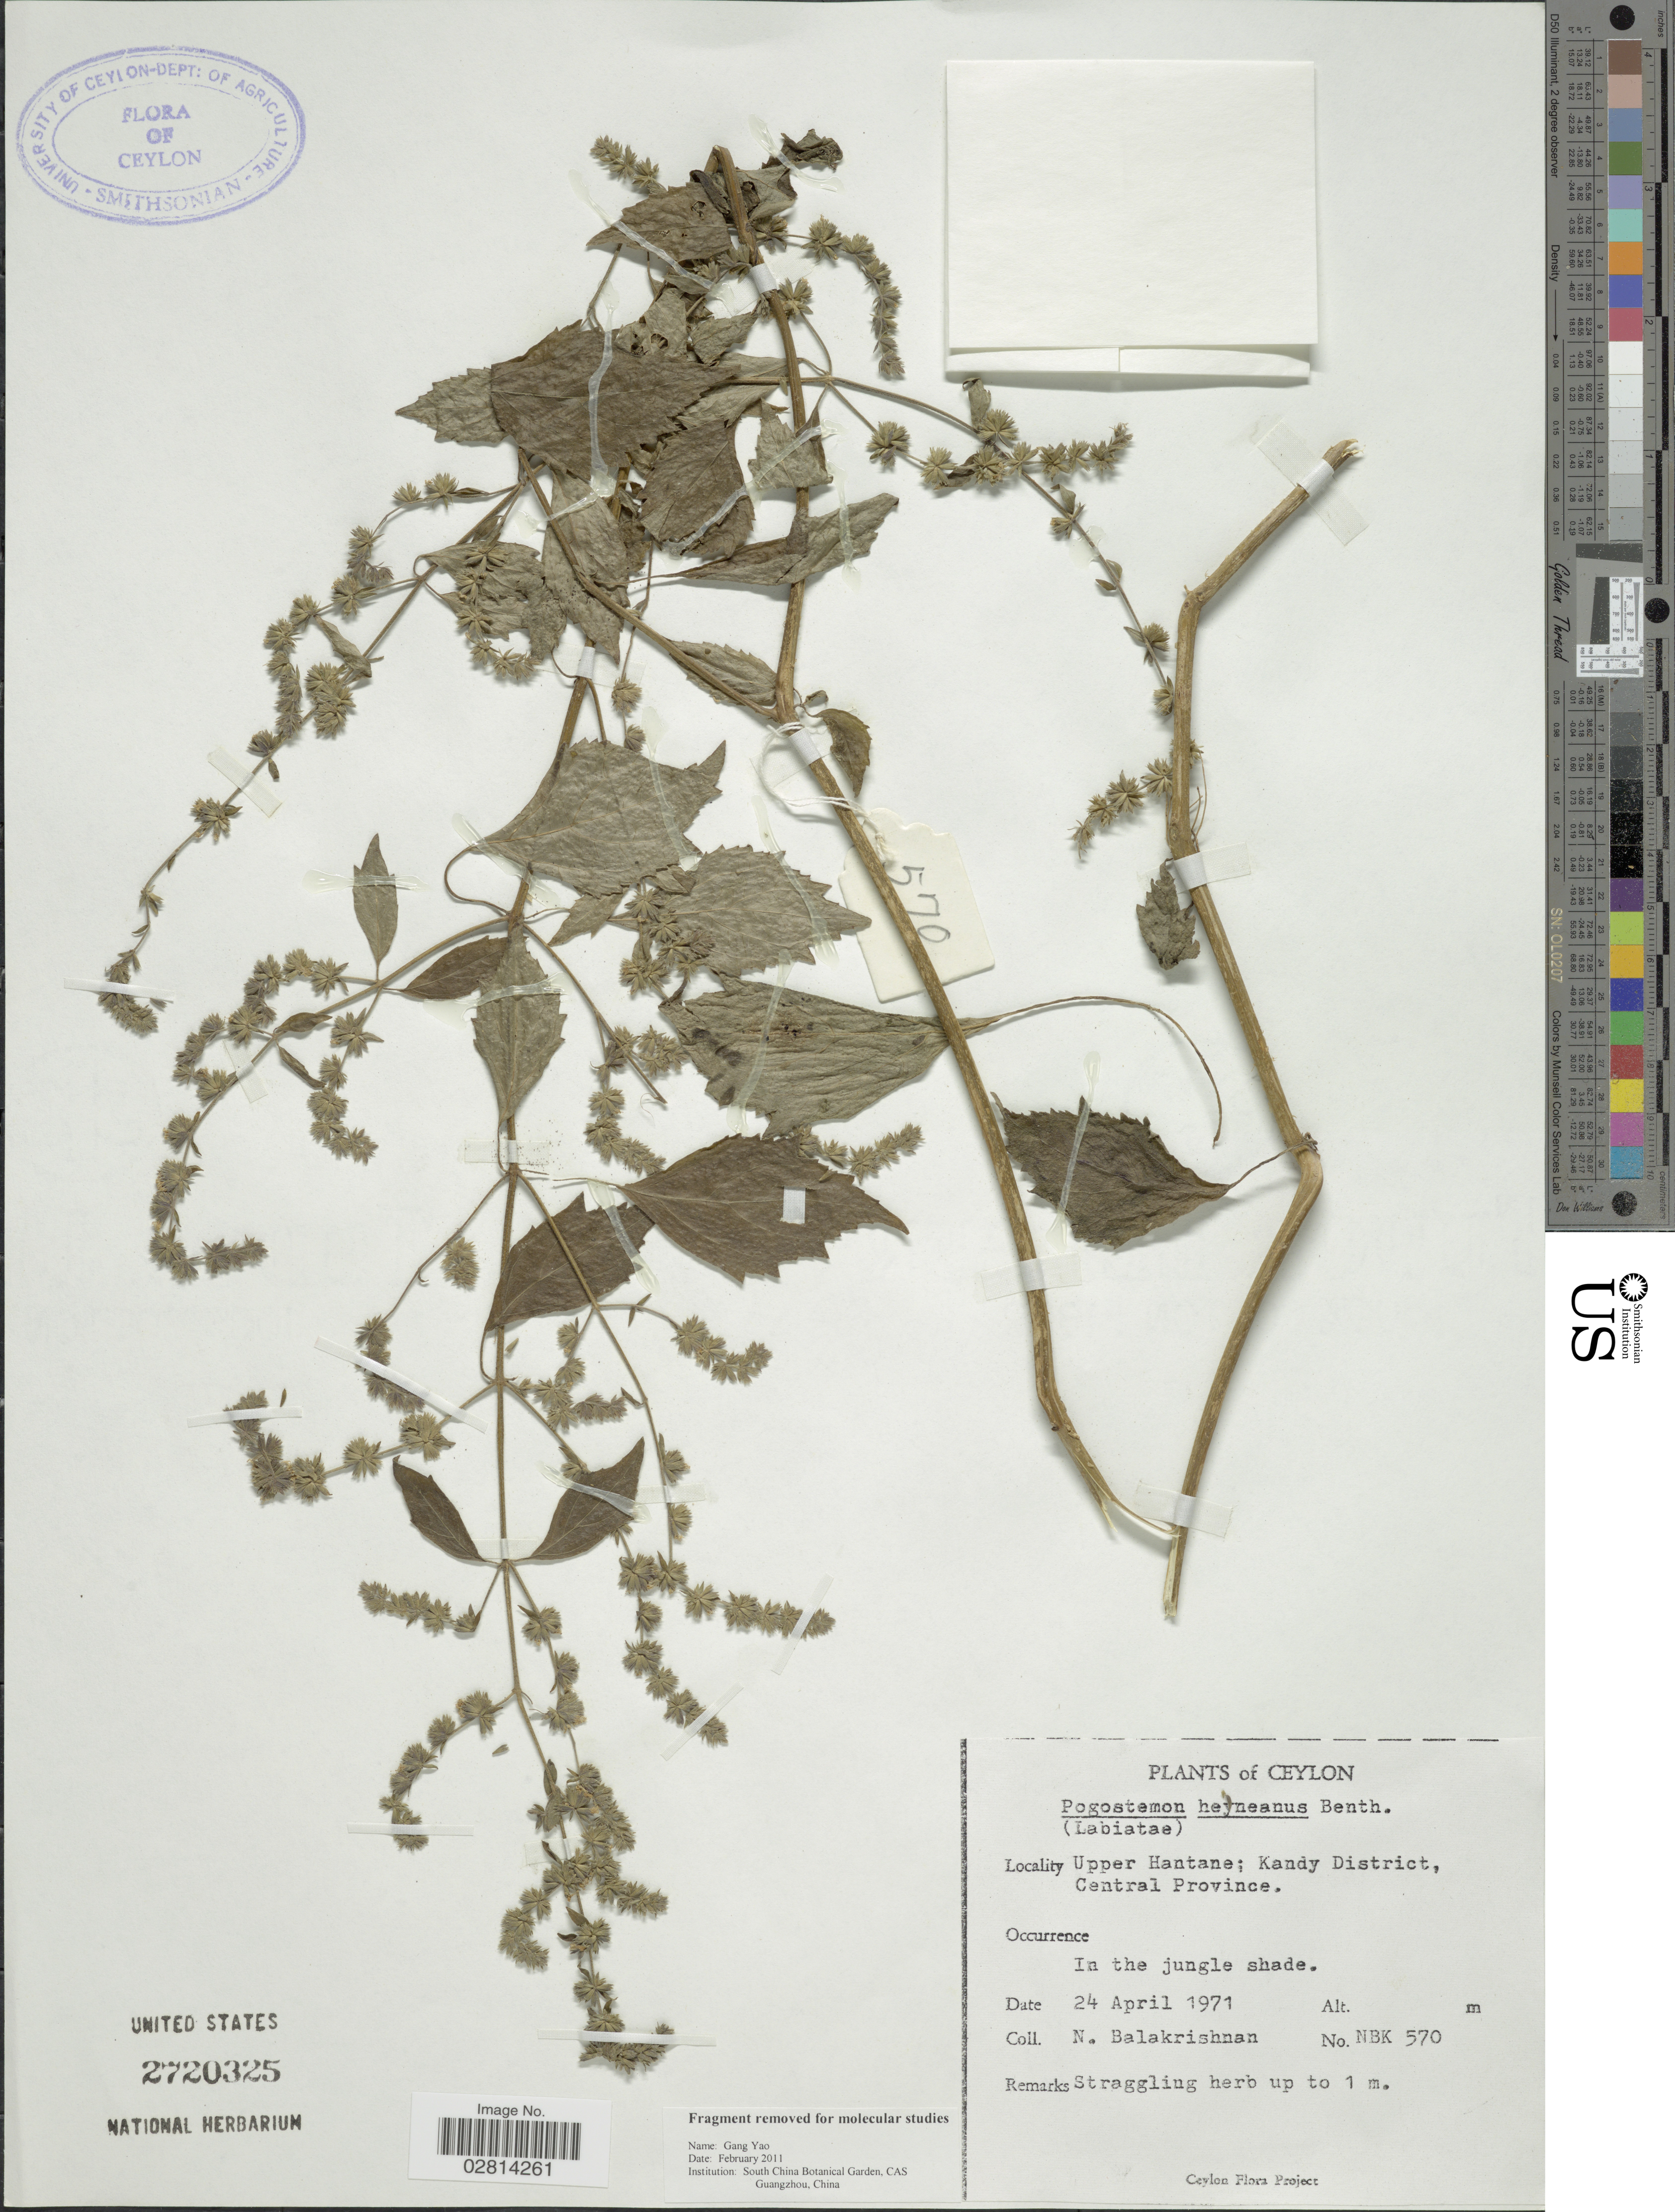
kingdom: Plantae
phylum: Tracheophyta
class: Magnoliopsida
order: Lamiales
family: Lamiaceae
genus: Pogostemon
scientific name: Pogostemon heyneanus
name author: Benth.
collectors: N. Balakrishnan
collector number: NBK570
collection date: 1971-04-24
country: Sri Lanka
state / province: Central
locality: Ceylon. Upper Hantane; Kandy District.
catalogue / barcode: US 2720325